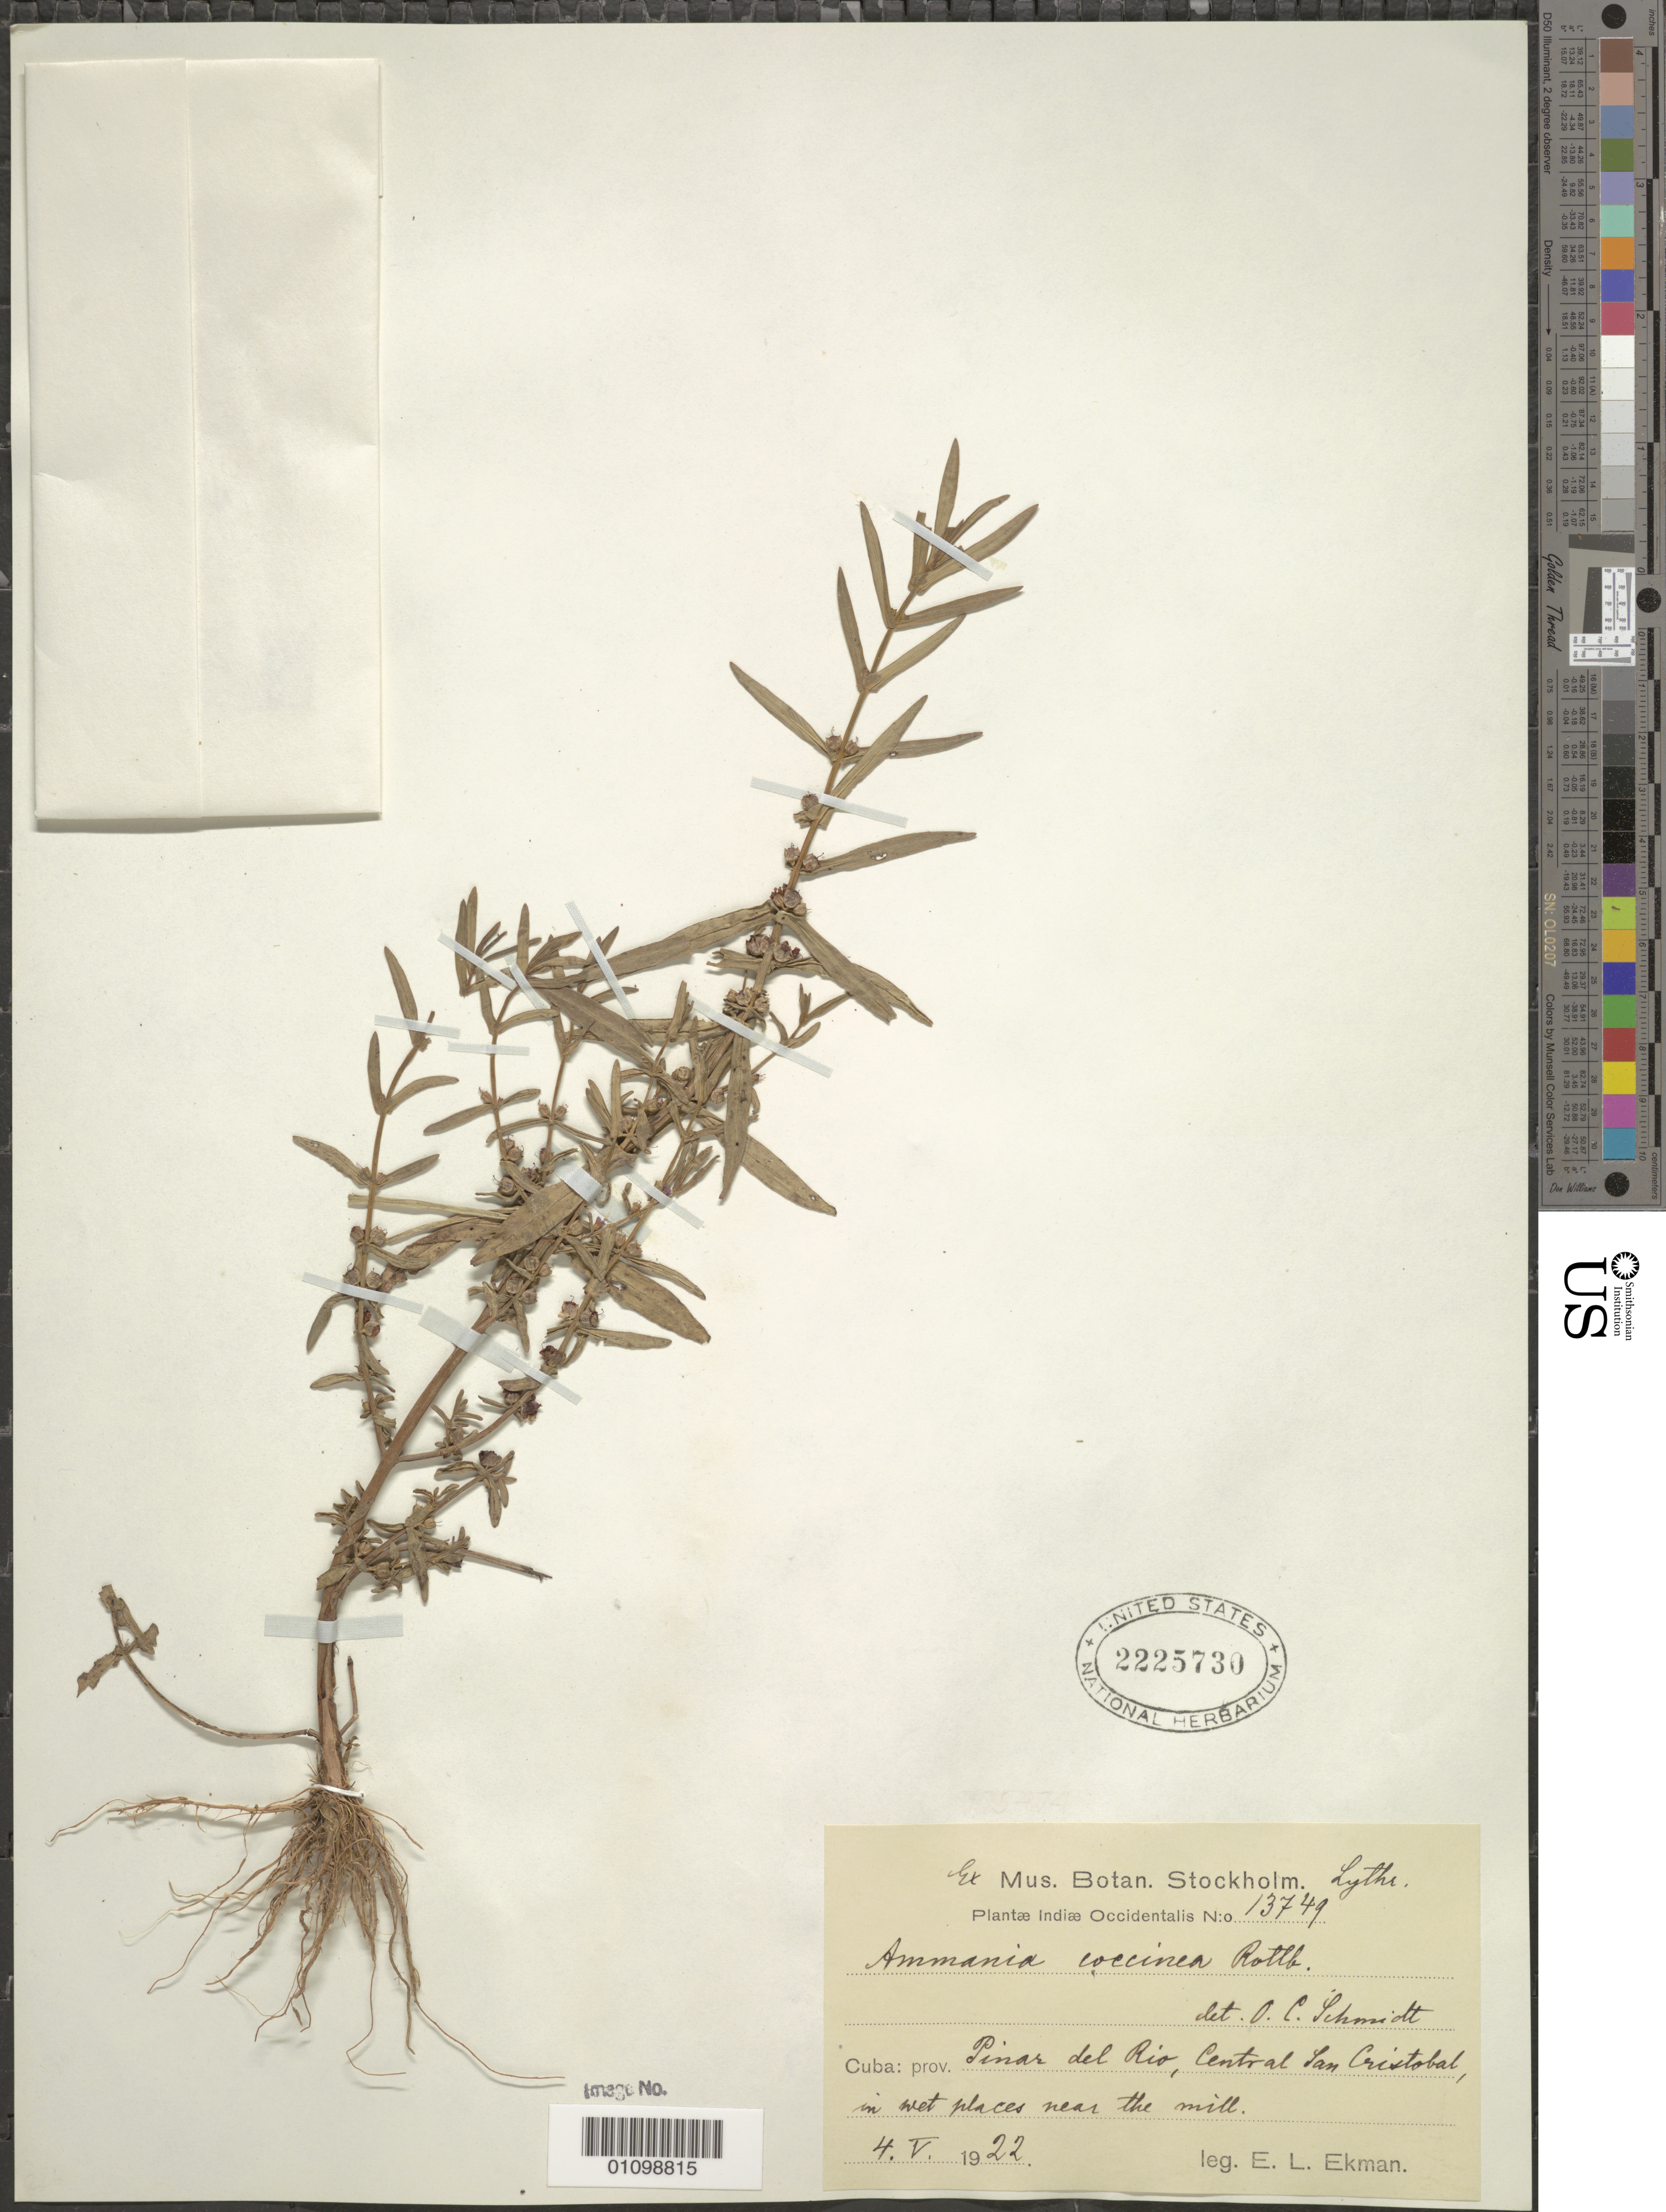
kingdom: Plantae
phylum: Tracheophyta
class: Magnoliopsida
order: Myrtales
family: Lythraceae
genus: Ammannia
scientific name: Ammannia coccinea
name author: Rottb.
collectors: E. L. Ekman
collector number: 13749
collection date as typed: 04 May 1922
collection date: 1922-05-04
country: Cuba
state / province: Pinar del Rio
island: Cuba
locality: Central San Cristbal, in wet places near the mill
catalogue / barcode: US 2225730